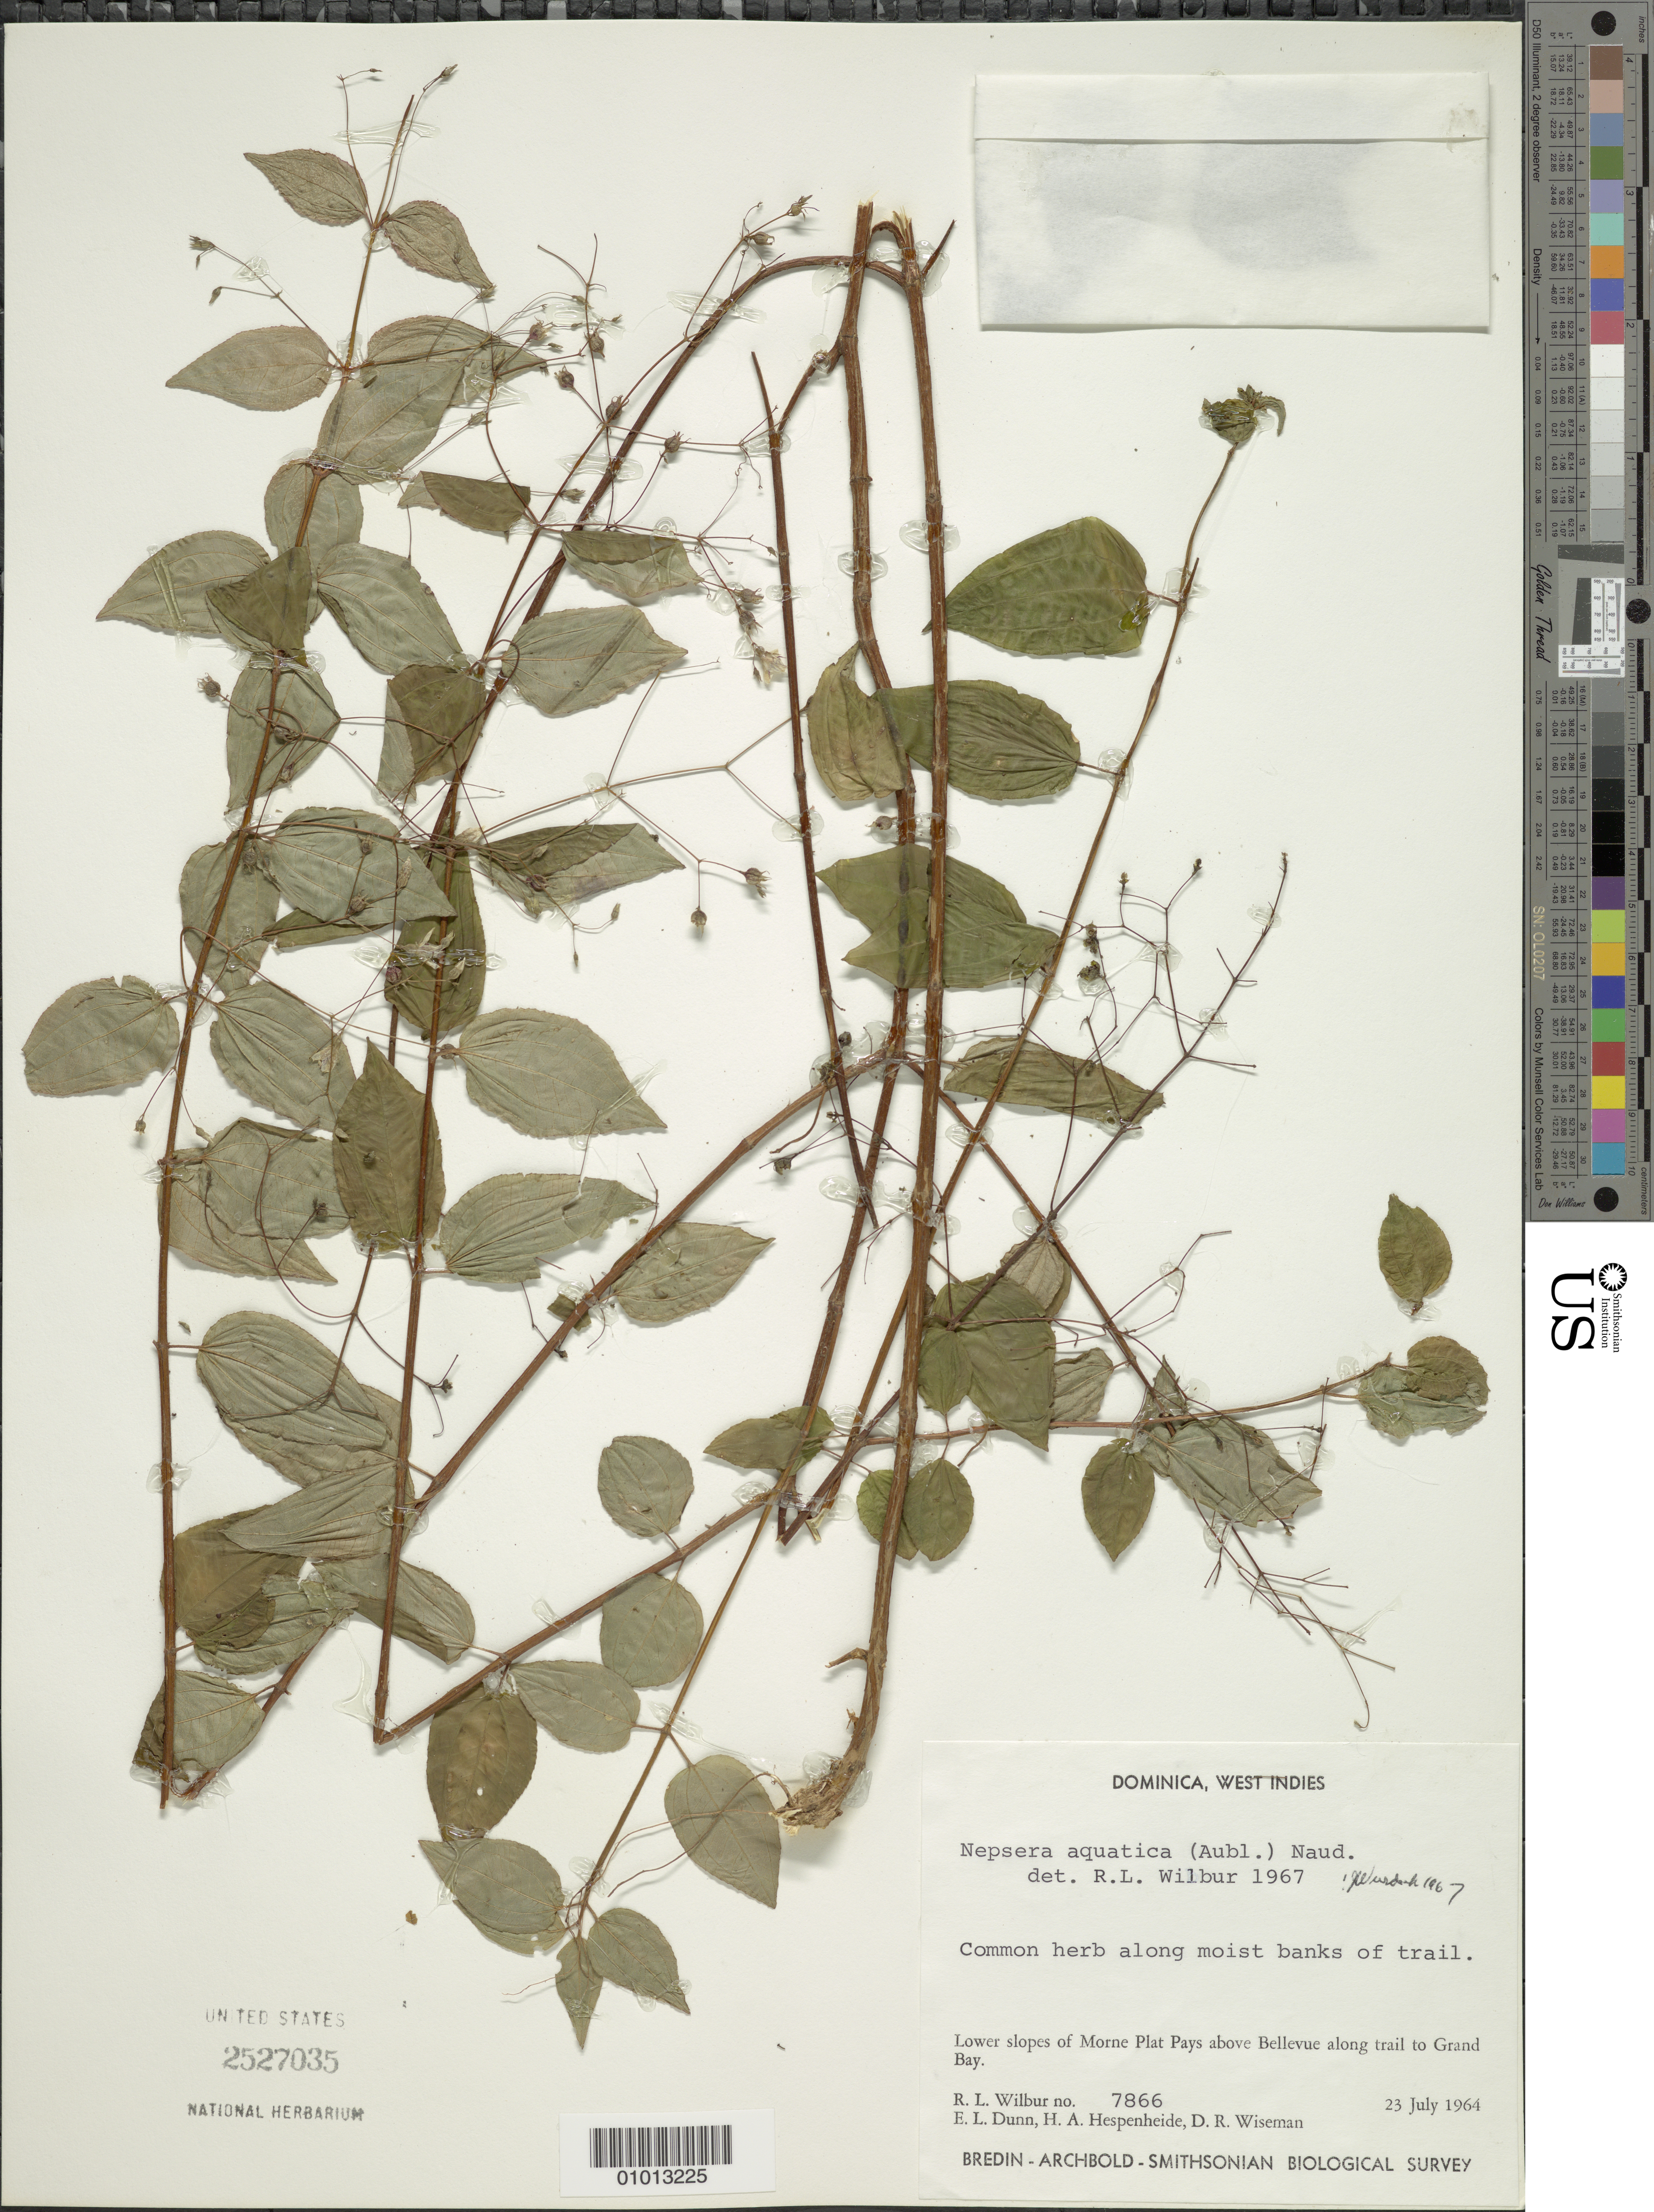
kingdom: Plantae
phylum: Tracheophyta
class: Magnoliopsida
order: Myrtales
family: Melastomataceae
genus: Nepsera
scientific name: Nepsera aquatica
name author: (Aubl.) Naudin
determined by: Wurdack, John J., (US), US (UNITED STATES)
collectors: R. L. Wilbur, E. Dunn, H. A. Hespenheide & D. R. Wiseman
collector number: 7866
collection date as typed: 23 Jul 1964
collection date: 1964-07-23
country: Dominica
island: Dominica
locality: Slopes of Morne Plat Pays above Bellevue along trail to Grand Bay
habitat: Lower slopes, along moist banks of trail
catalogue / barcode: US 2527035